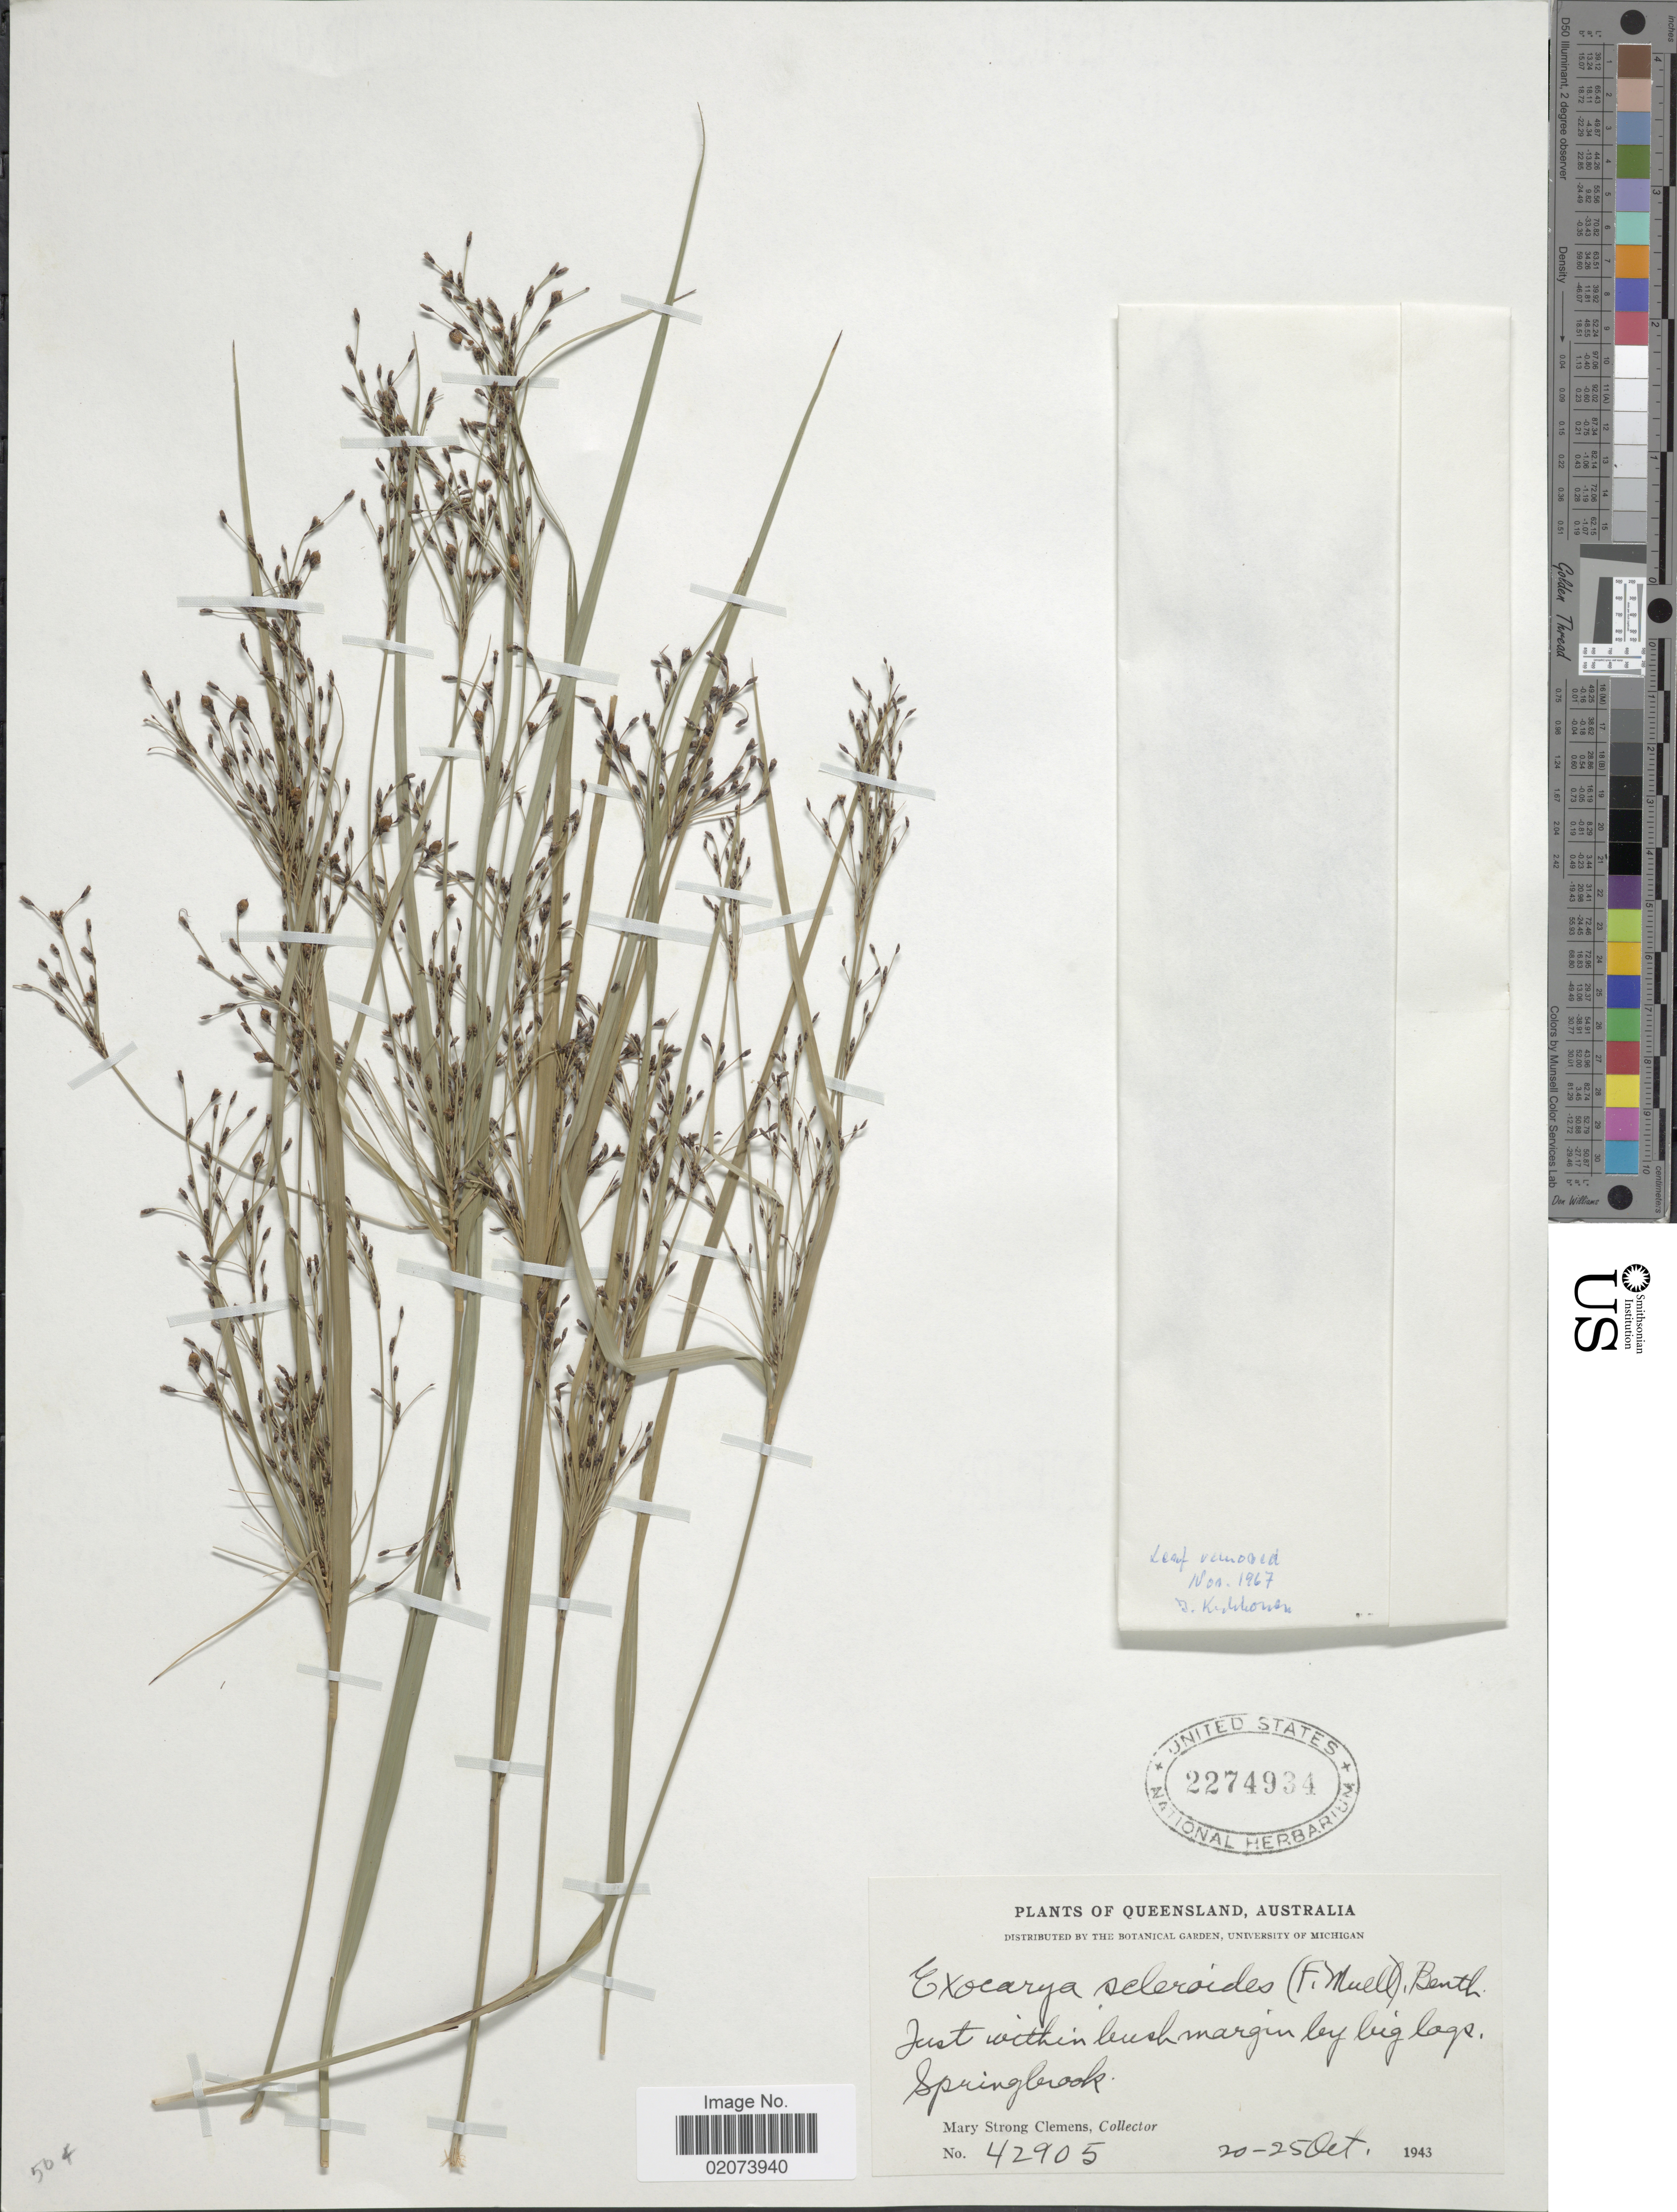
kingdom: Plantae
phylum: Tracheophyta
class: Liliopsida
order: Poales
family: Cyperaceae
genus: Exocarya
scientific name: Exocarya sclerioides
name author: (F. Muell.) Benth.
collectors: M. S. Clemens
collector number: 42905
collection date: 1943-10-20/1943-10-25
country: Australia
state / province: Queensland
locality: Springbrook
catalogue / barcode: US 2274934